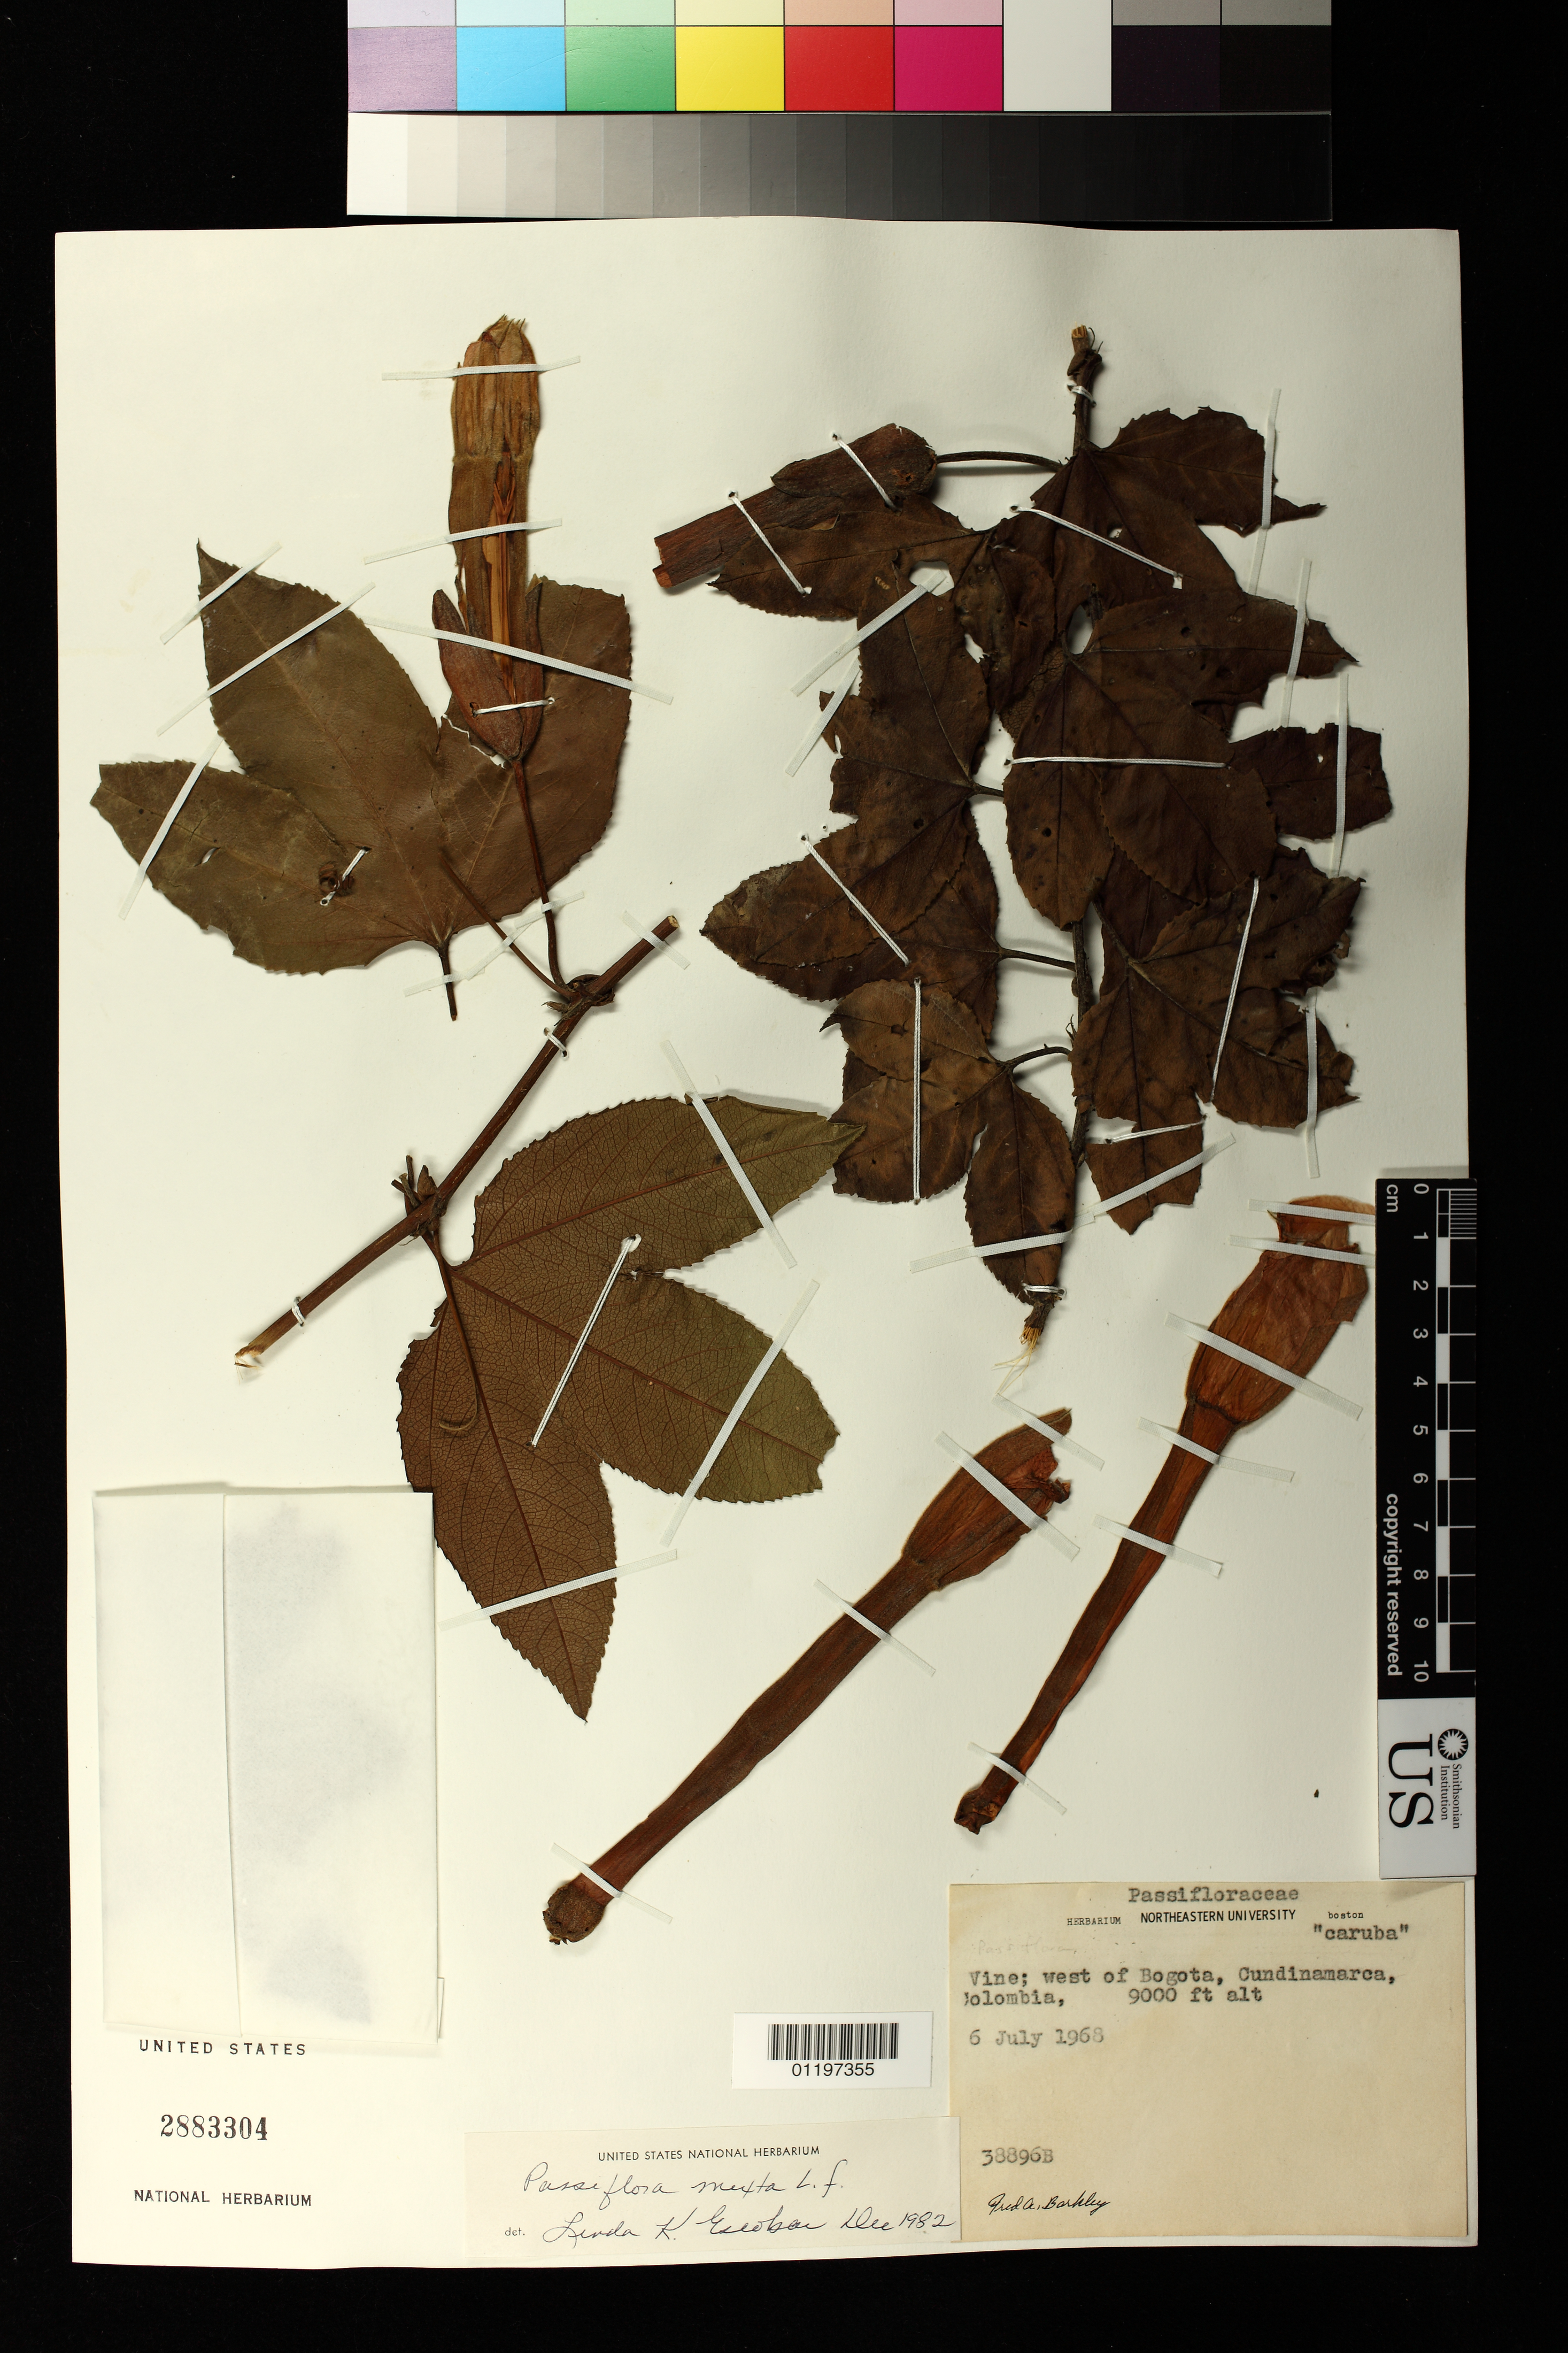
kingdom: Plantae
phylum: Tracheophyta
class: Magnoliopsida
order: Malpighiales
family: Passifloraceae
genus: Passiflora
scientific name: Passiflora mixta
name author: L. f.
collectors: F. A. Barkley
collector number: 38896B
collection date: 1968-07-06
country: Colombia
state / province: Cundinamarca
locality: west of Bogota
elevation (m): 2743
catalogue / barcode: US 2883304